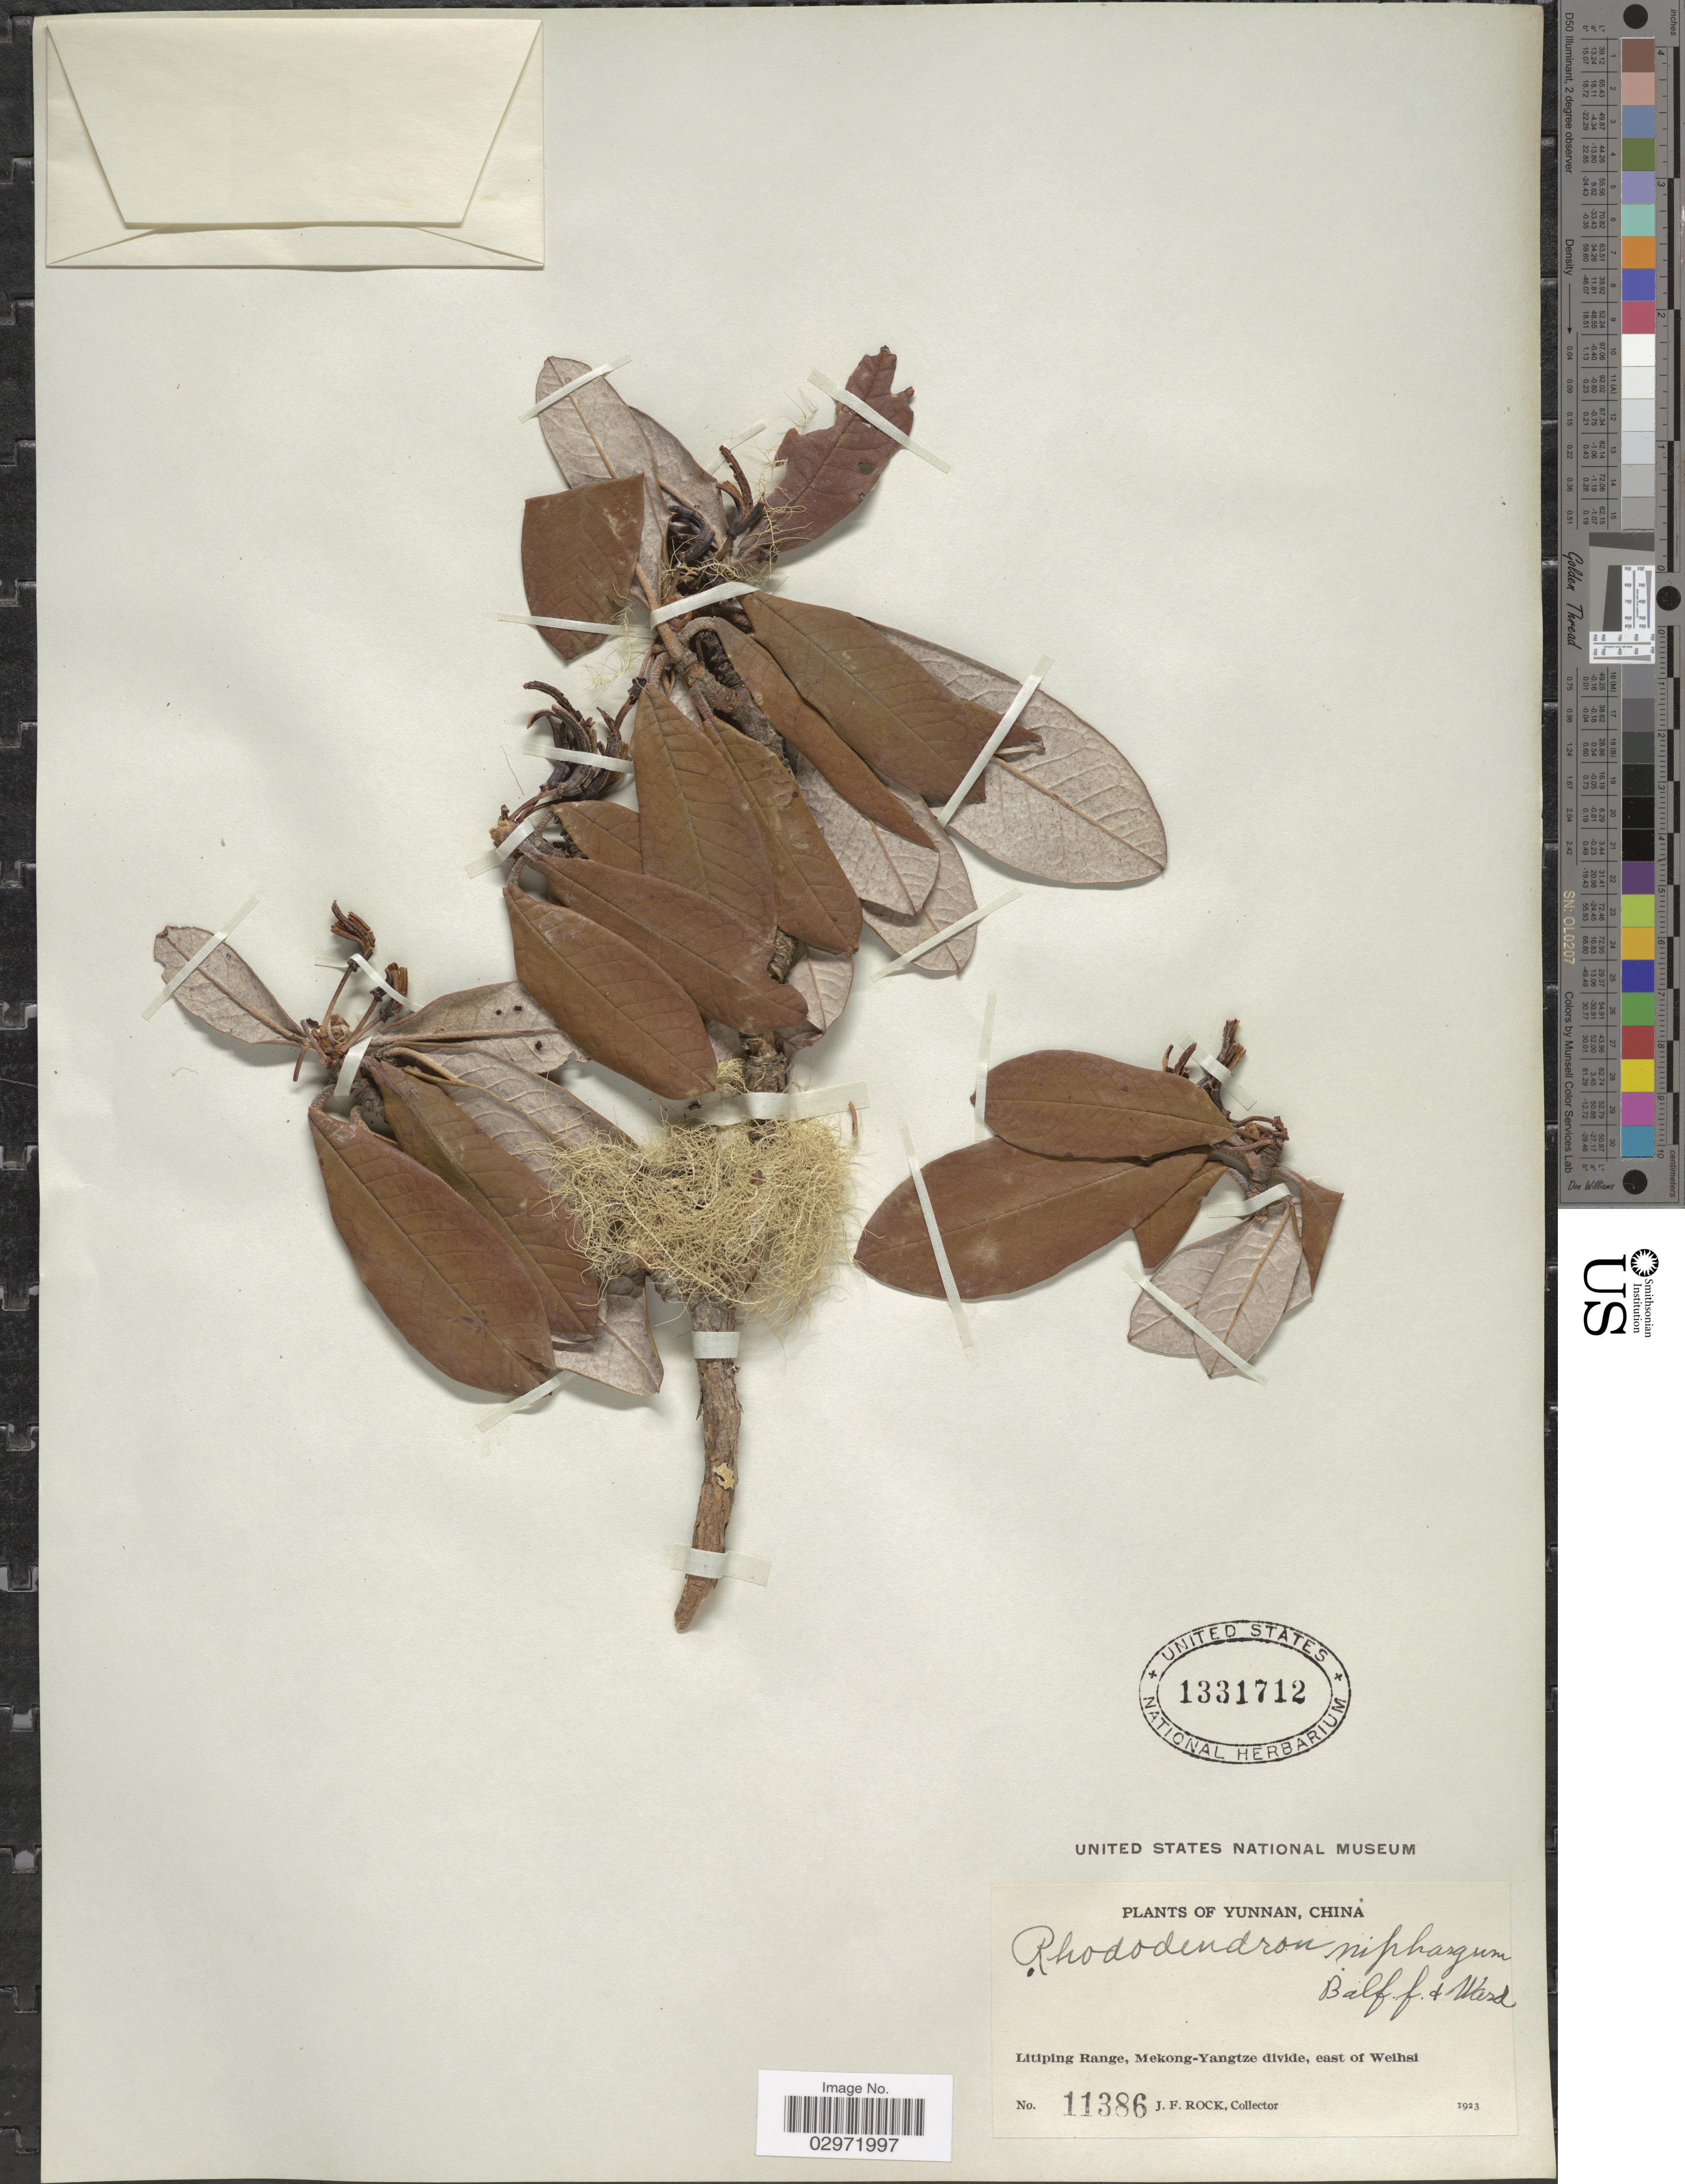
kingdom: Plantae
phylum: Tracheophyta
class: Magnoliopsida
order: Ericales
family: Ericaceae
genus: Rhododendron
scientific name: Rhododendron niphargum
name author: Balf. f. & Kingdon-Ward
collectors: J. Rock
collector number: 11386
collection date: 1923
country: China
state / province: Yunnan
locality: Litiping Range, Mekong-Yangtze divide, east of Weihsi.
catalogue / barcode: US 1331712